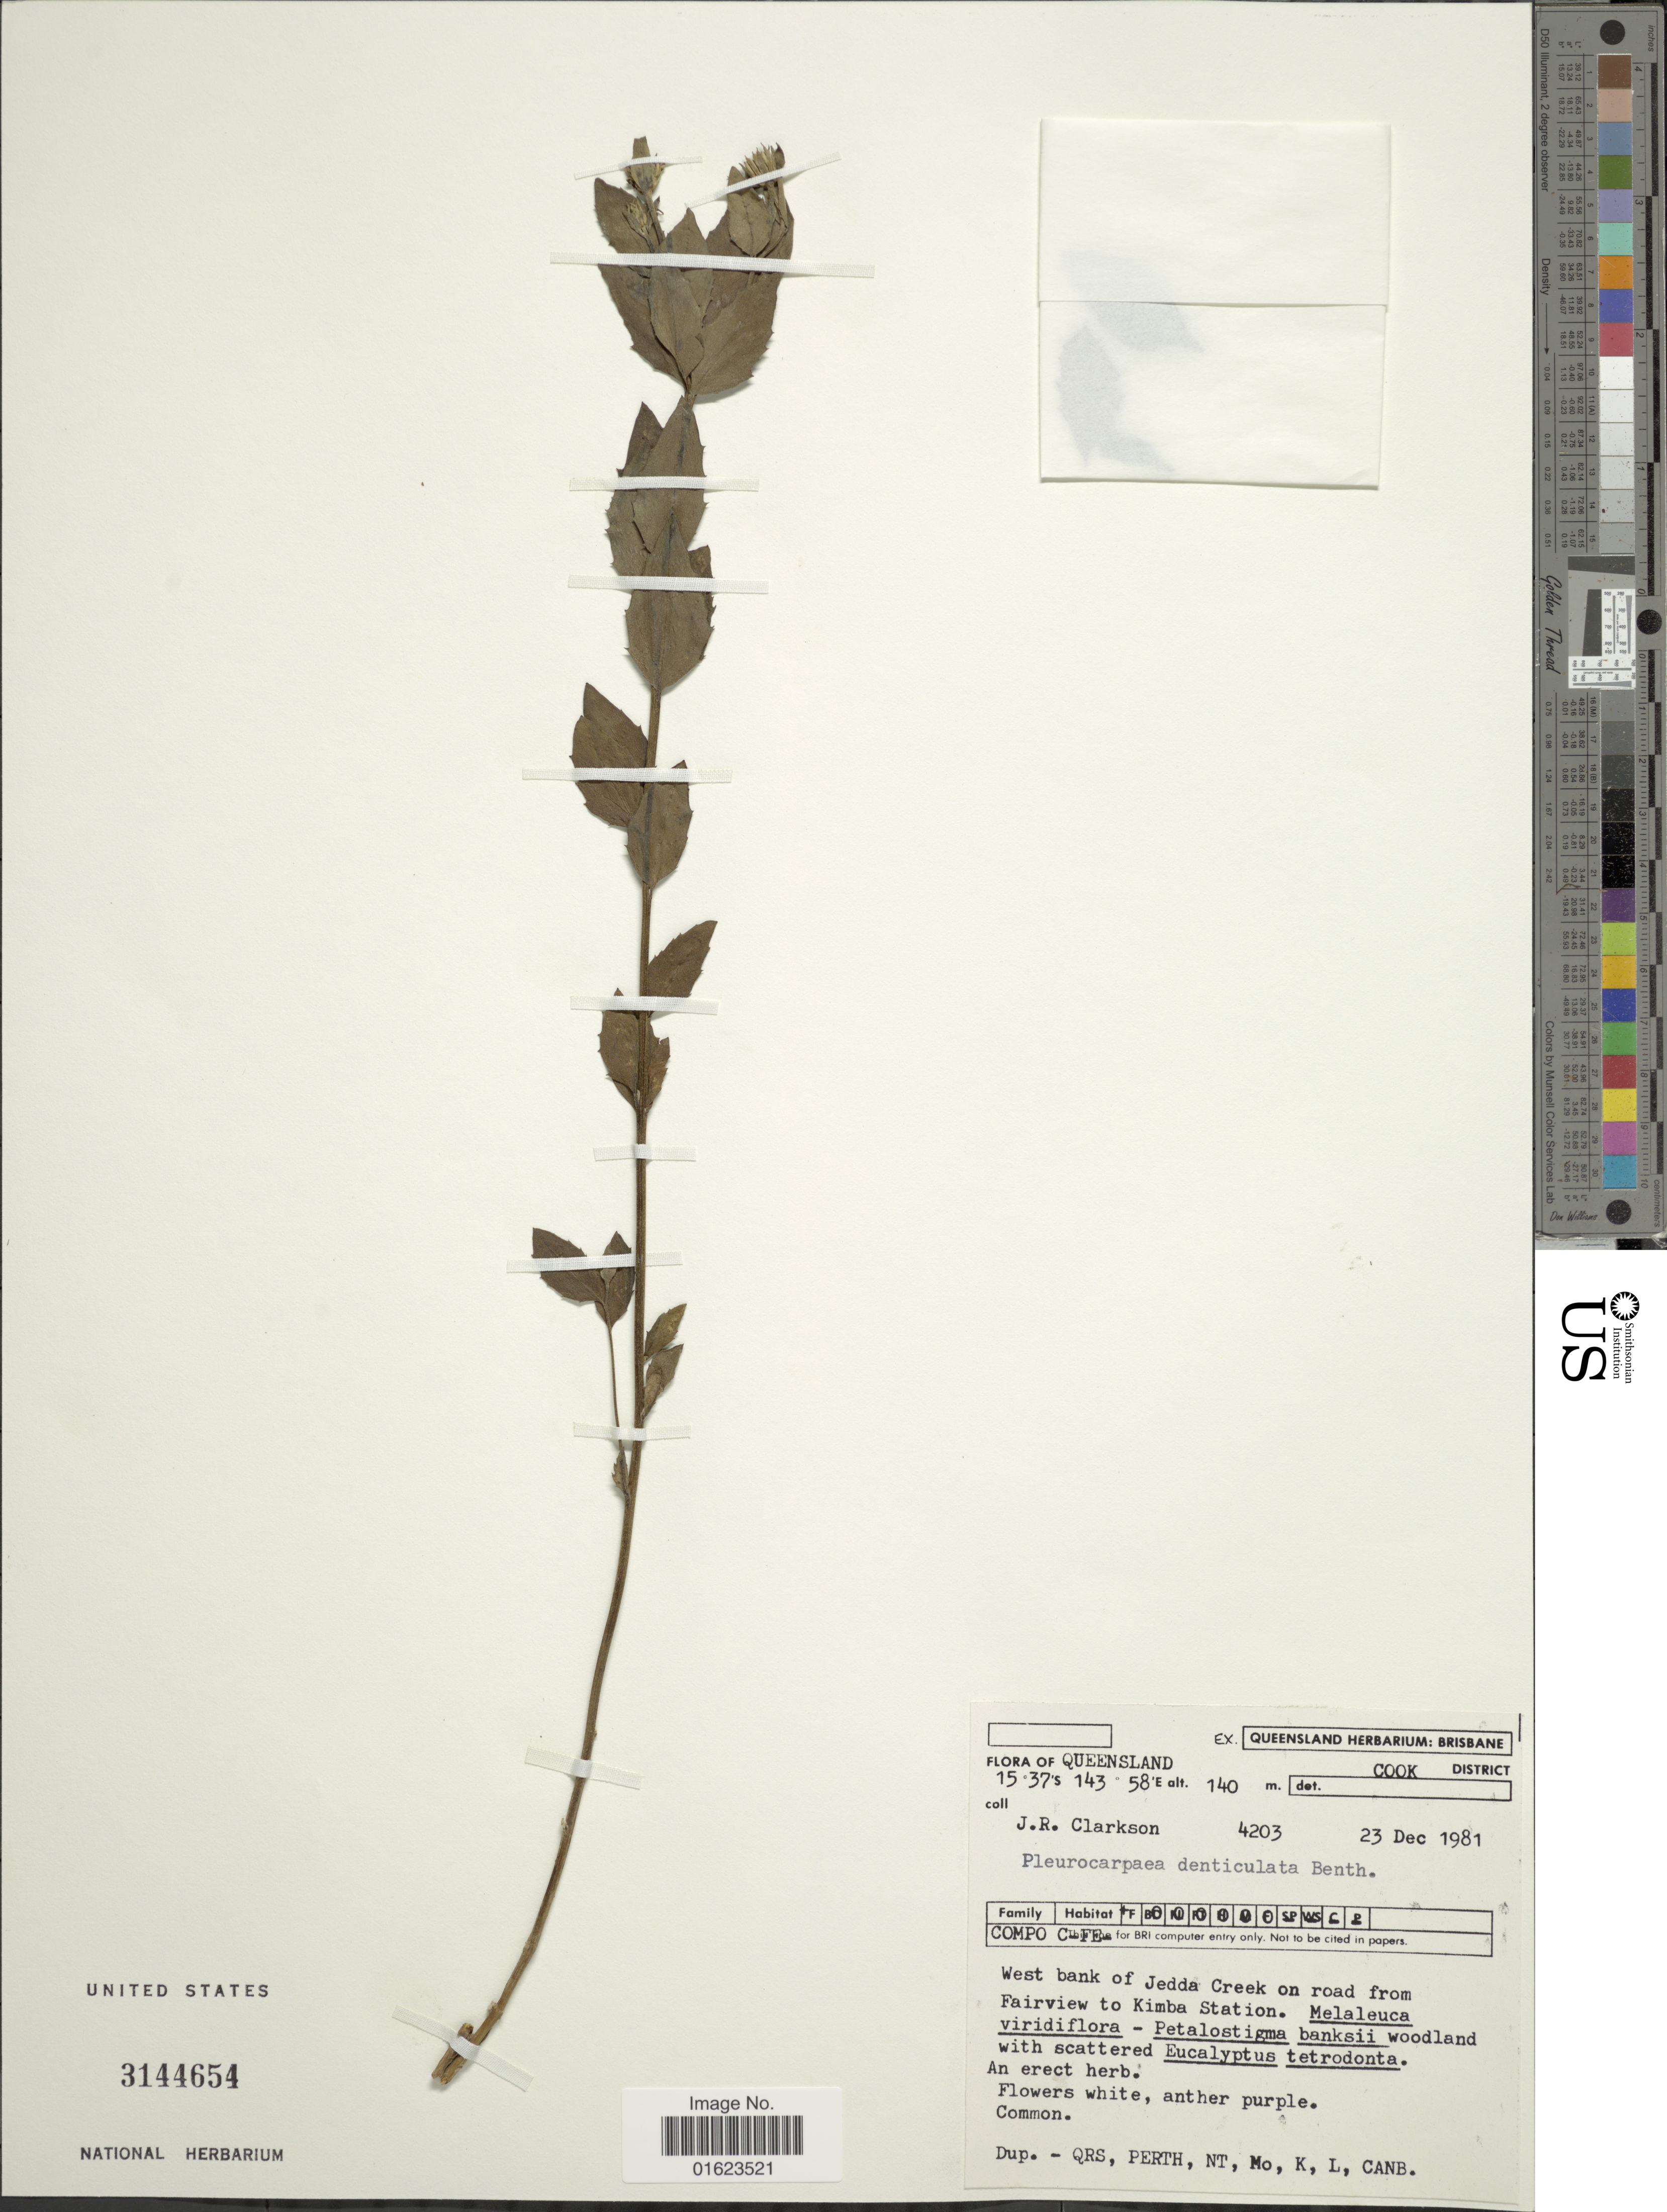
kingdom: Plantae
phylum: Tracheophyta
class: Magnoliopsida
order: Asterales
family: Asteraceae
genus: Pleurocarpaea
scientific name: Pleurocarpaea denticulata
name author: Benth.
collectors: J. Clarkson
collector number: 4203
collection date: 1981-12-23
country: Australia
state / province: Queensland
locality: Queensland, Cook District, West bank of Jedda Creek on road from Fairview to Kimba Station.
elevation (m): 140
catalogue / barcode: US 3144654